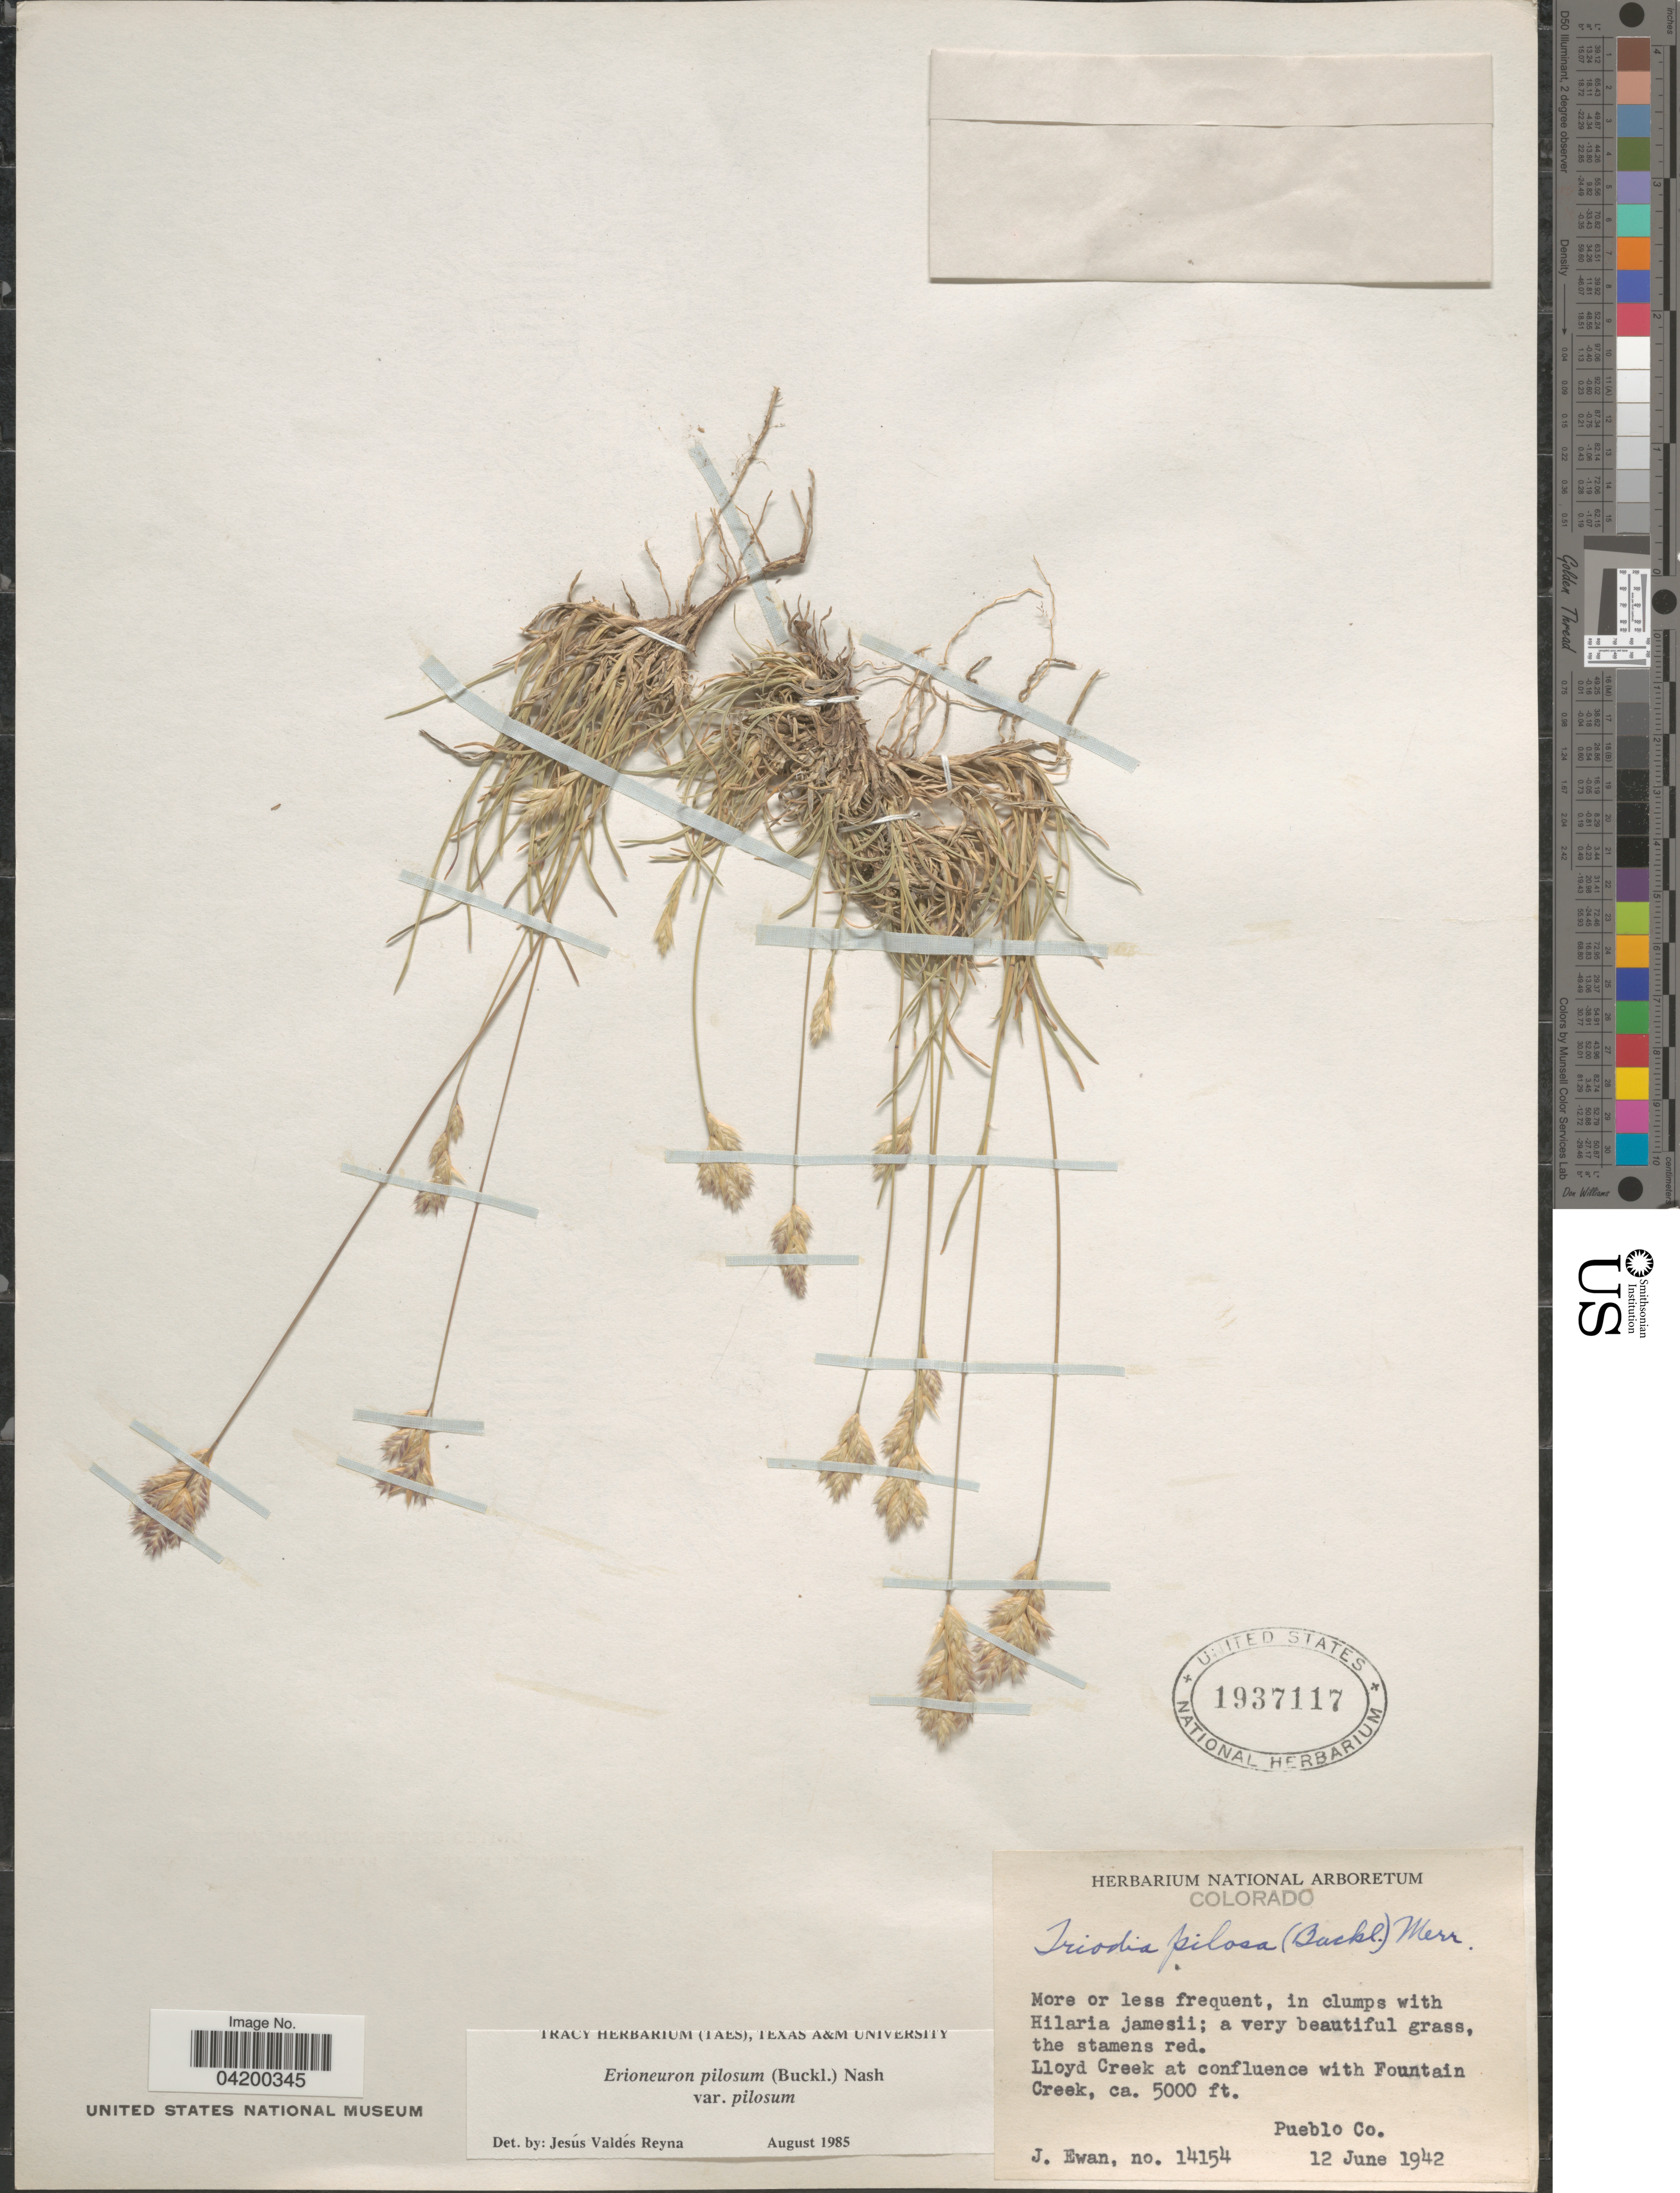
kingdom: Plantae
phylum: Tracheophyta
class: Liliopsida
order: Poales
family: Poaceae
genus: Erioneuron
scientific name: Erioneuron pilosum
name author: (Buckley) Nash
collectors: J. A. Ewan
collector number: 14154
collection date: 1942-06-12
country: United States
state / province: Colorado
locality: Lloyd Creek at confluence with Fountain Creek. Pueblo Co.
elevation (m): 1524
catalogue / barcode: US 1937117